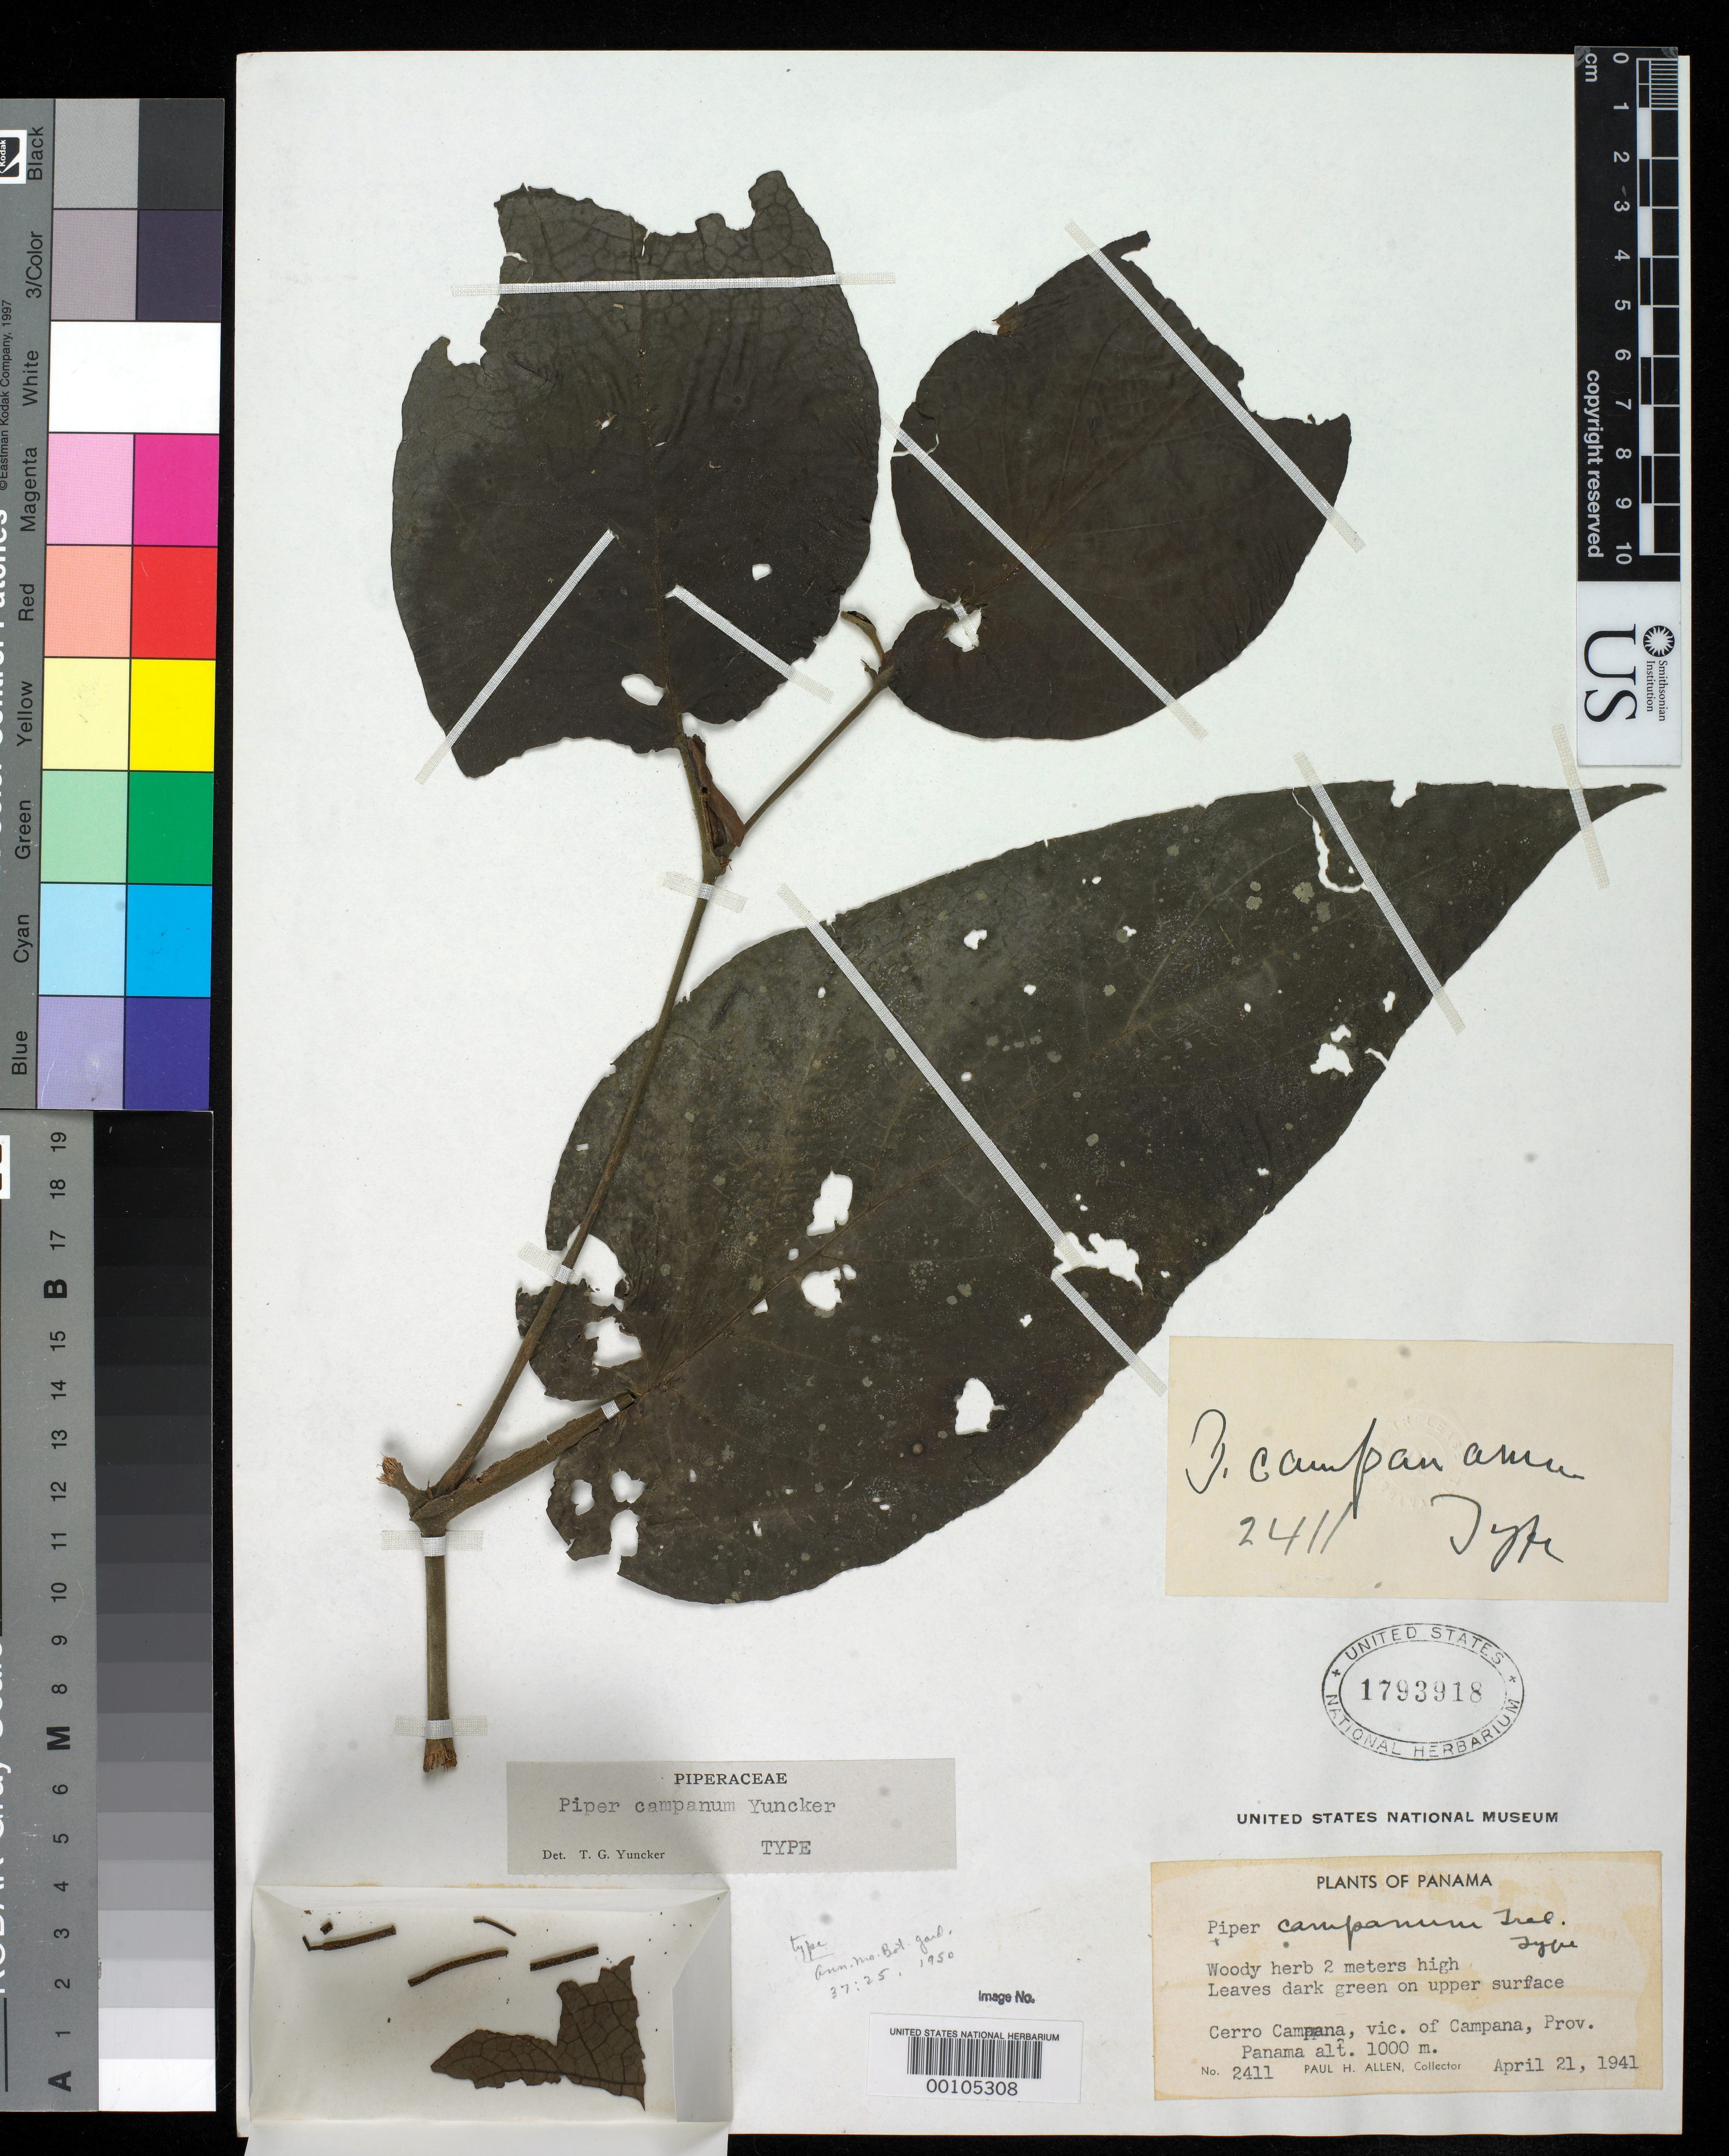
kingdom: Plantae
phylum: Tracheophyta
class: Magnoliopsida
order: Piperales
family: Piperaceae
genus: Piper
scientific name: Piper campanum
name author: Yunck.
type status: Holotype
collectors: P. H. Allen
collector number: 2411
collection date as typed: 21 Apr 1941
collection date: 1941-04-21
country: Panama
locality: NW of Boquete towards Parque Nacional Volcan Baru.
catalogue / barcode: US 1793918